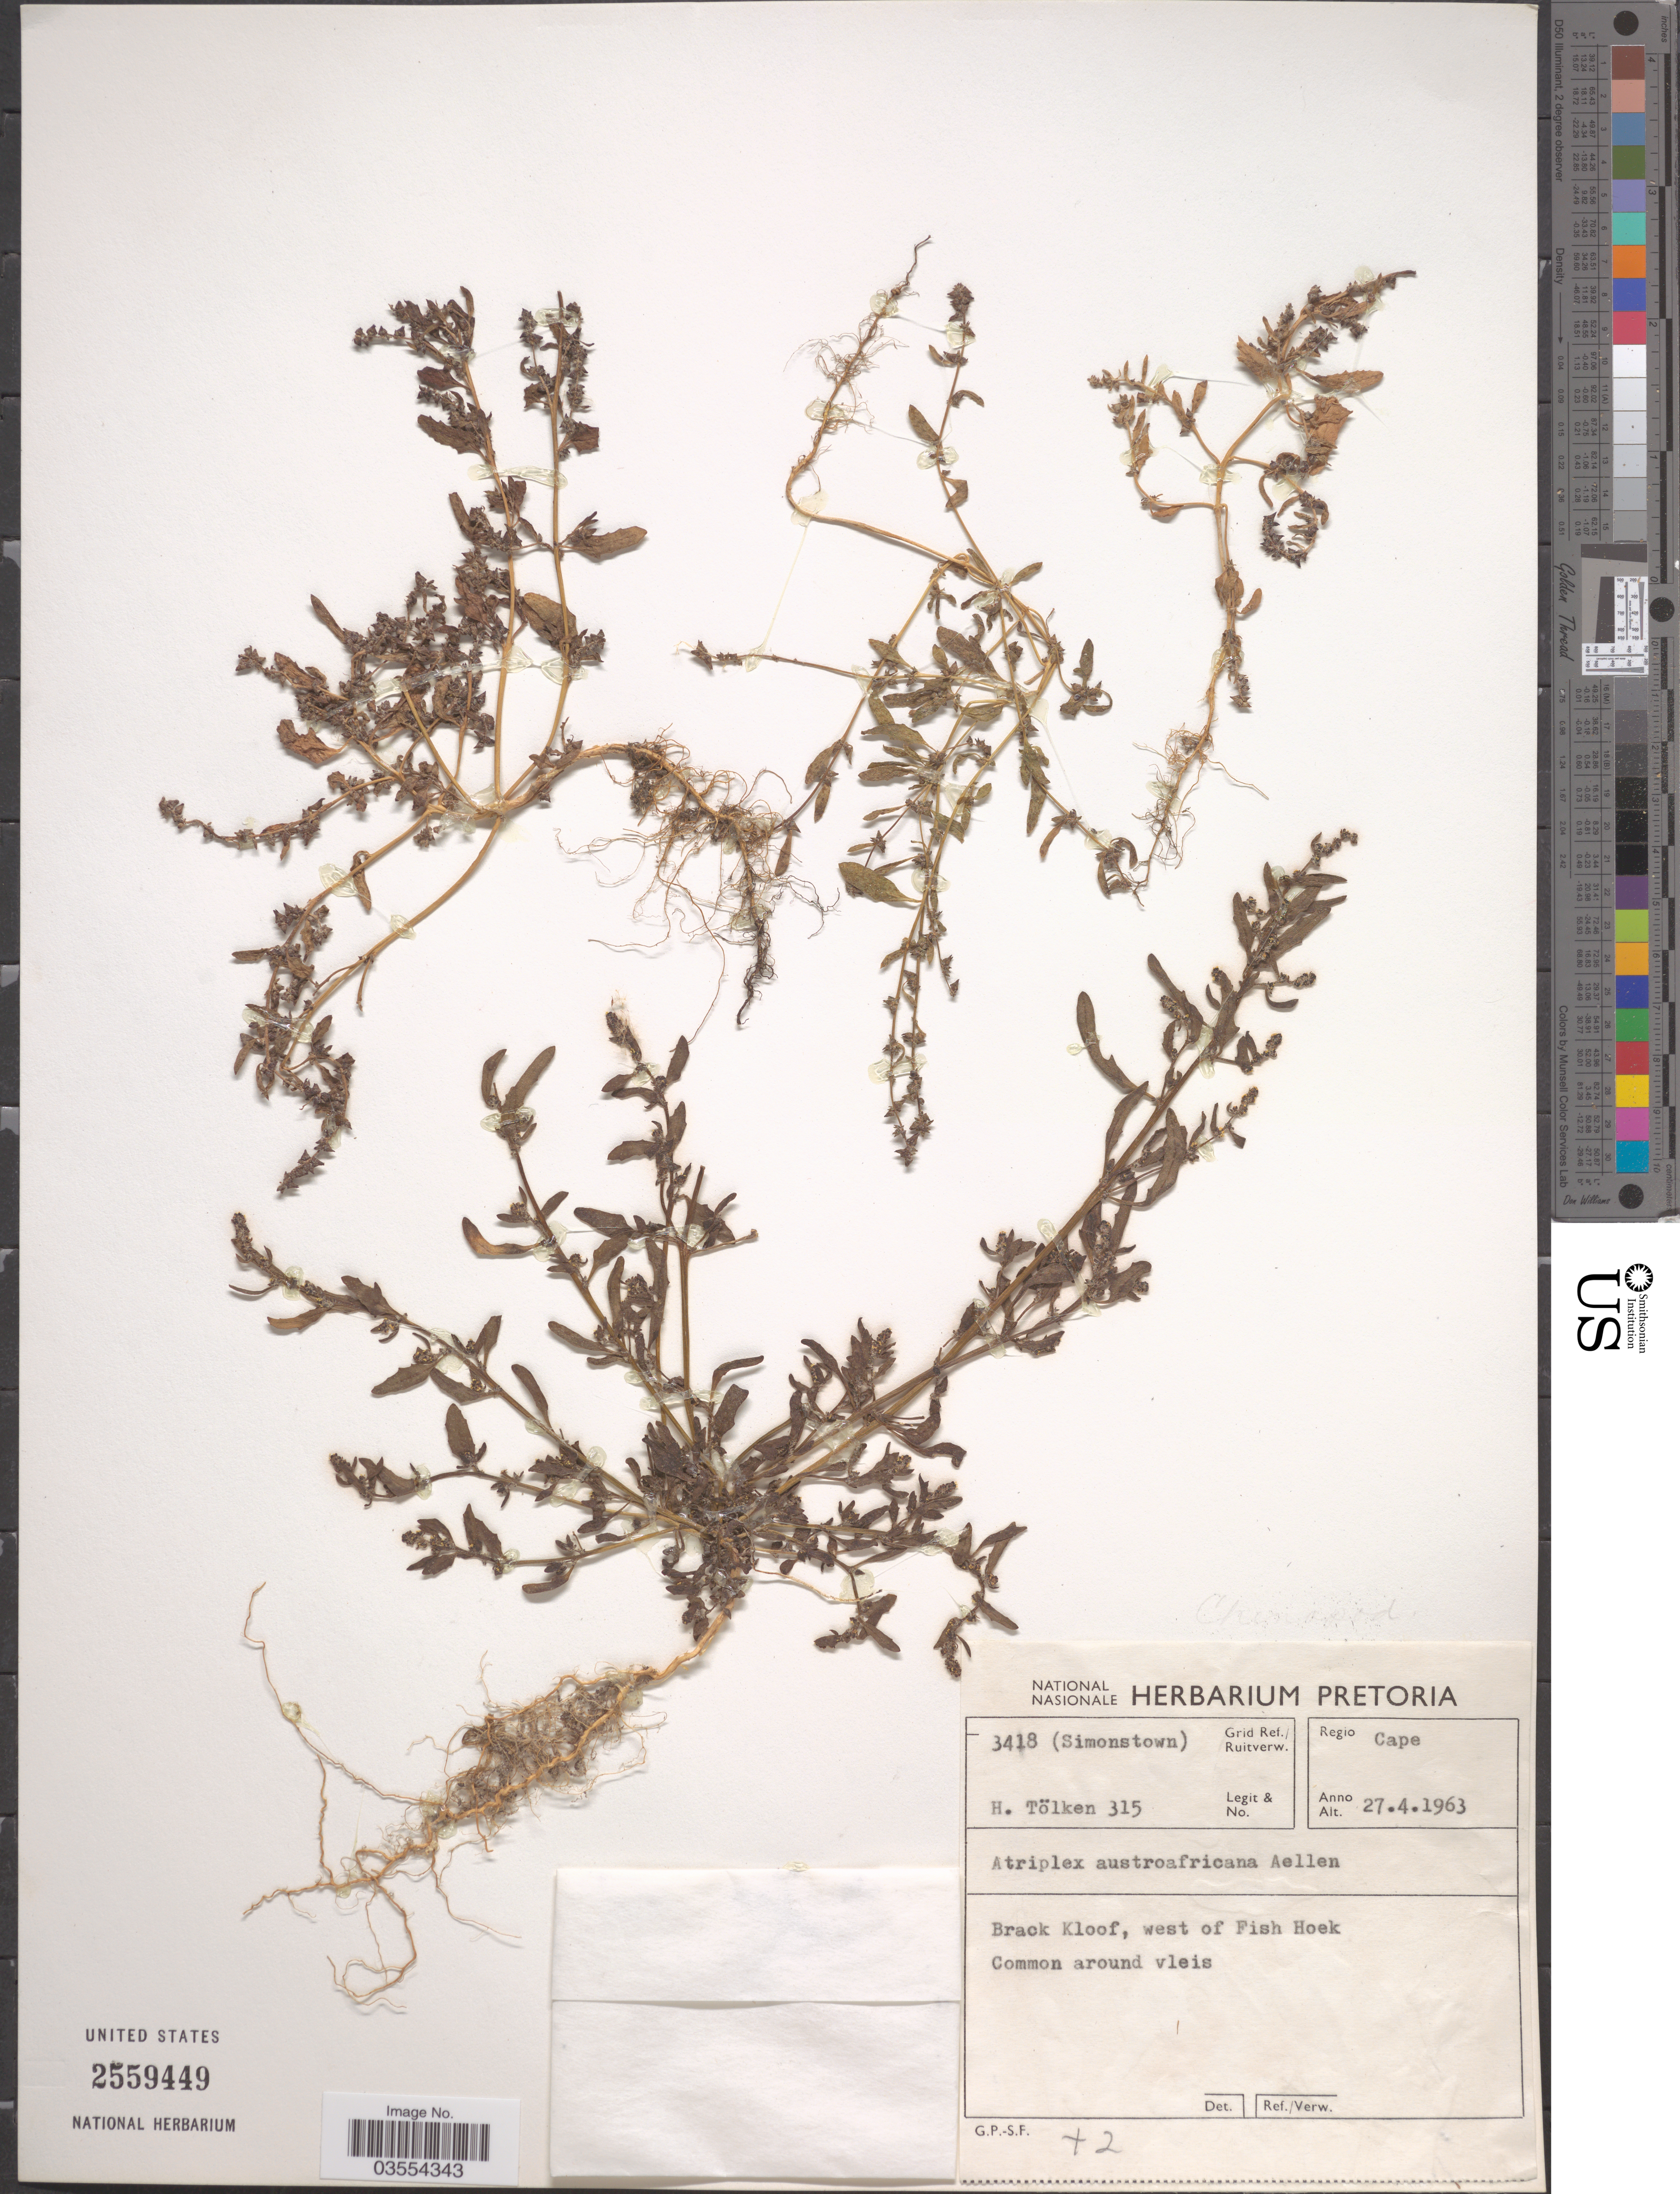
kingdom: Plantae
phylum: Tracheophyta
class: Magnoliopsida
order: Caryophyllales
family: Amaranthaceae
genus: Atriplex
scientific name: Atriplex patula subsp. austroafricana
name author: Aellen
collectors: H. R. Tölken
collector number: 315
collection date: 1963-04-27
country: South Africa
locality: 3418 (Simonstown) Grid Ref./Ruitverw., Regio Cape. Brack Kloof, west of Fish Hoek.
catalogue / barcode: US 2559449